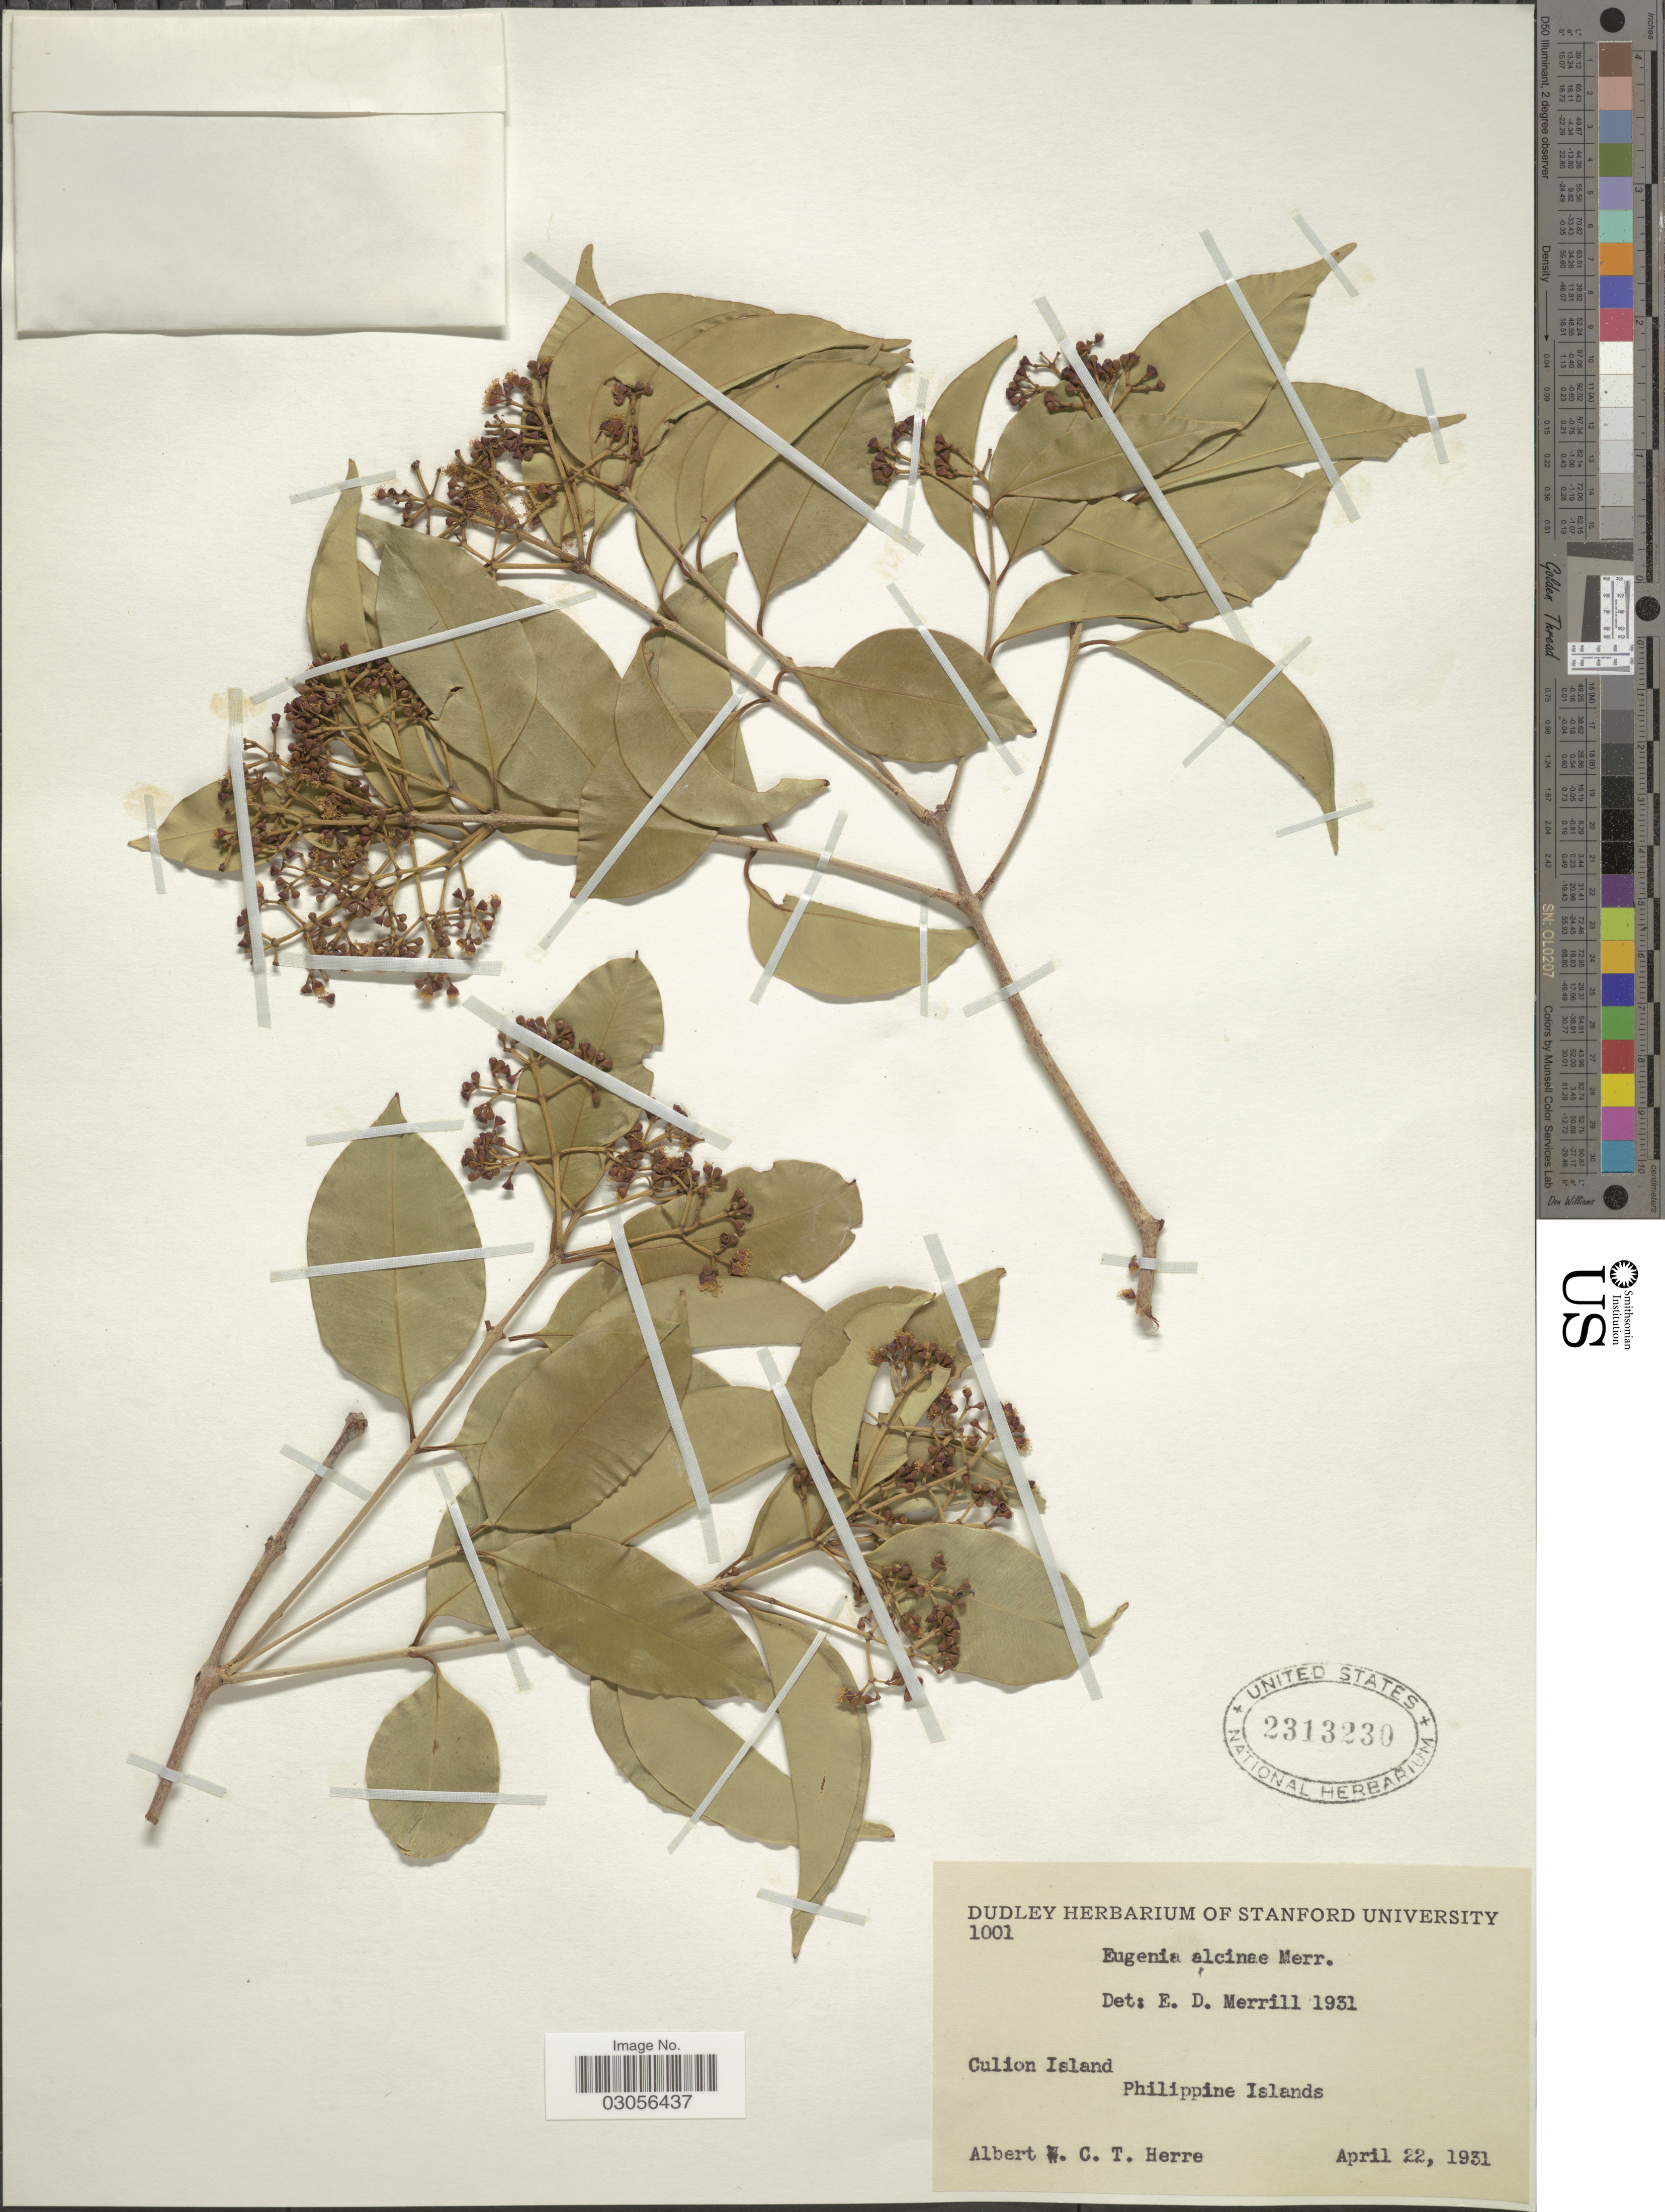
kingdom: Plantae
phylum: Tracheophyta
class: Magnoliopsida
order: Myrtales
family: Myrtaceae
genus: Syzygium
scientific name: Syzygium leucoxylon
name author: Korth.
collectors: W. Herre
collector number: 1001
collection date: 1931-04-22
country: Philippines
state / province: Mimaropa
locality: Culion Island, Philippine Islands.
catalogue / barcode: US 2313230